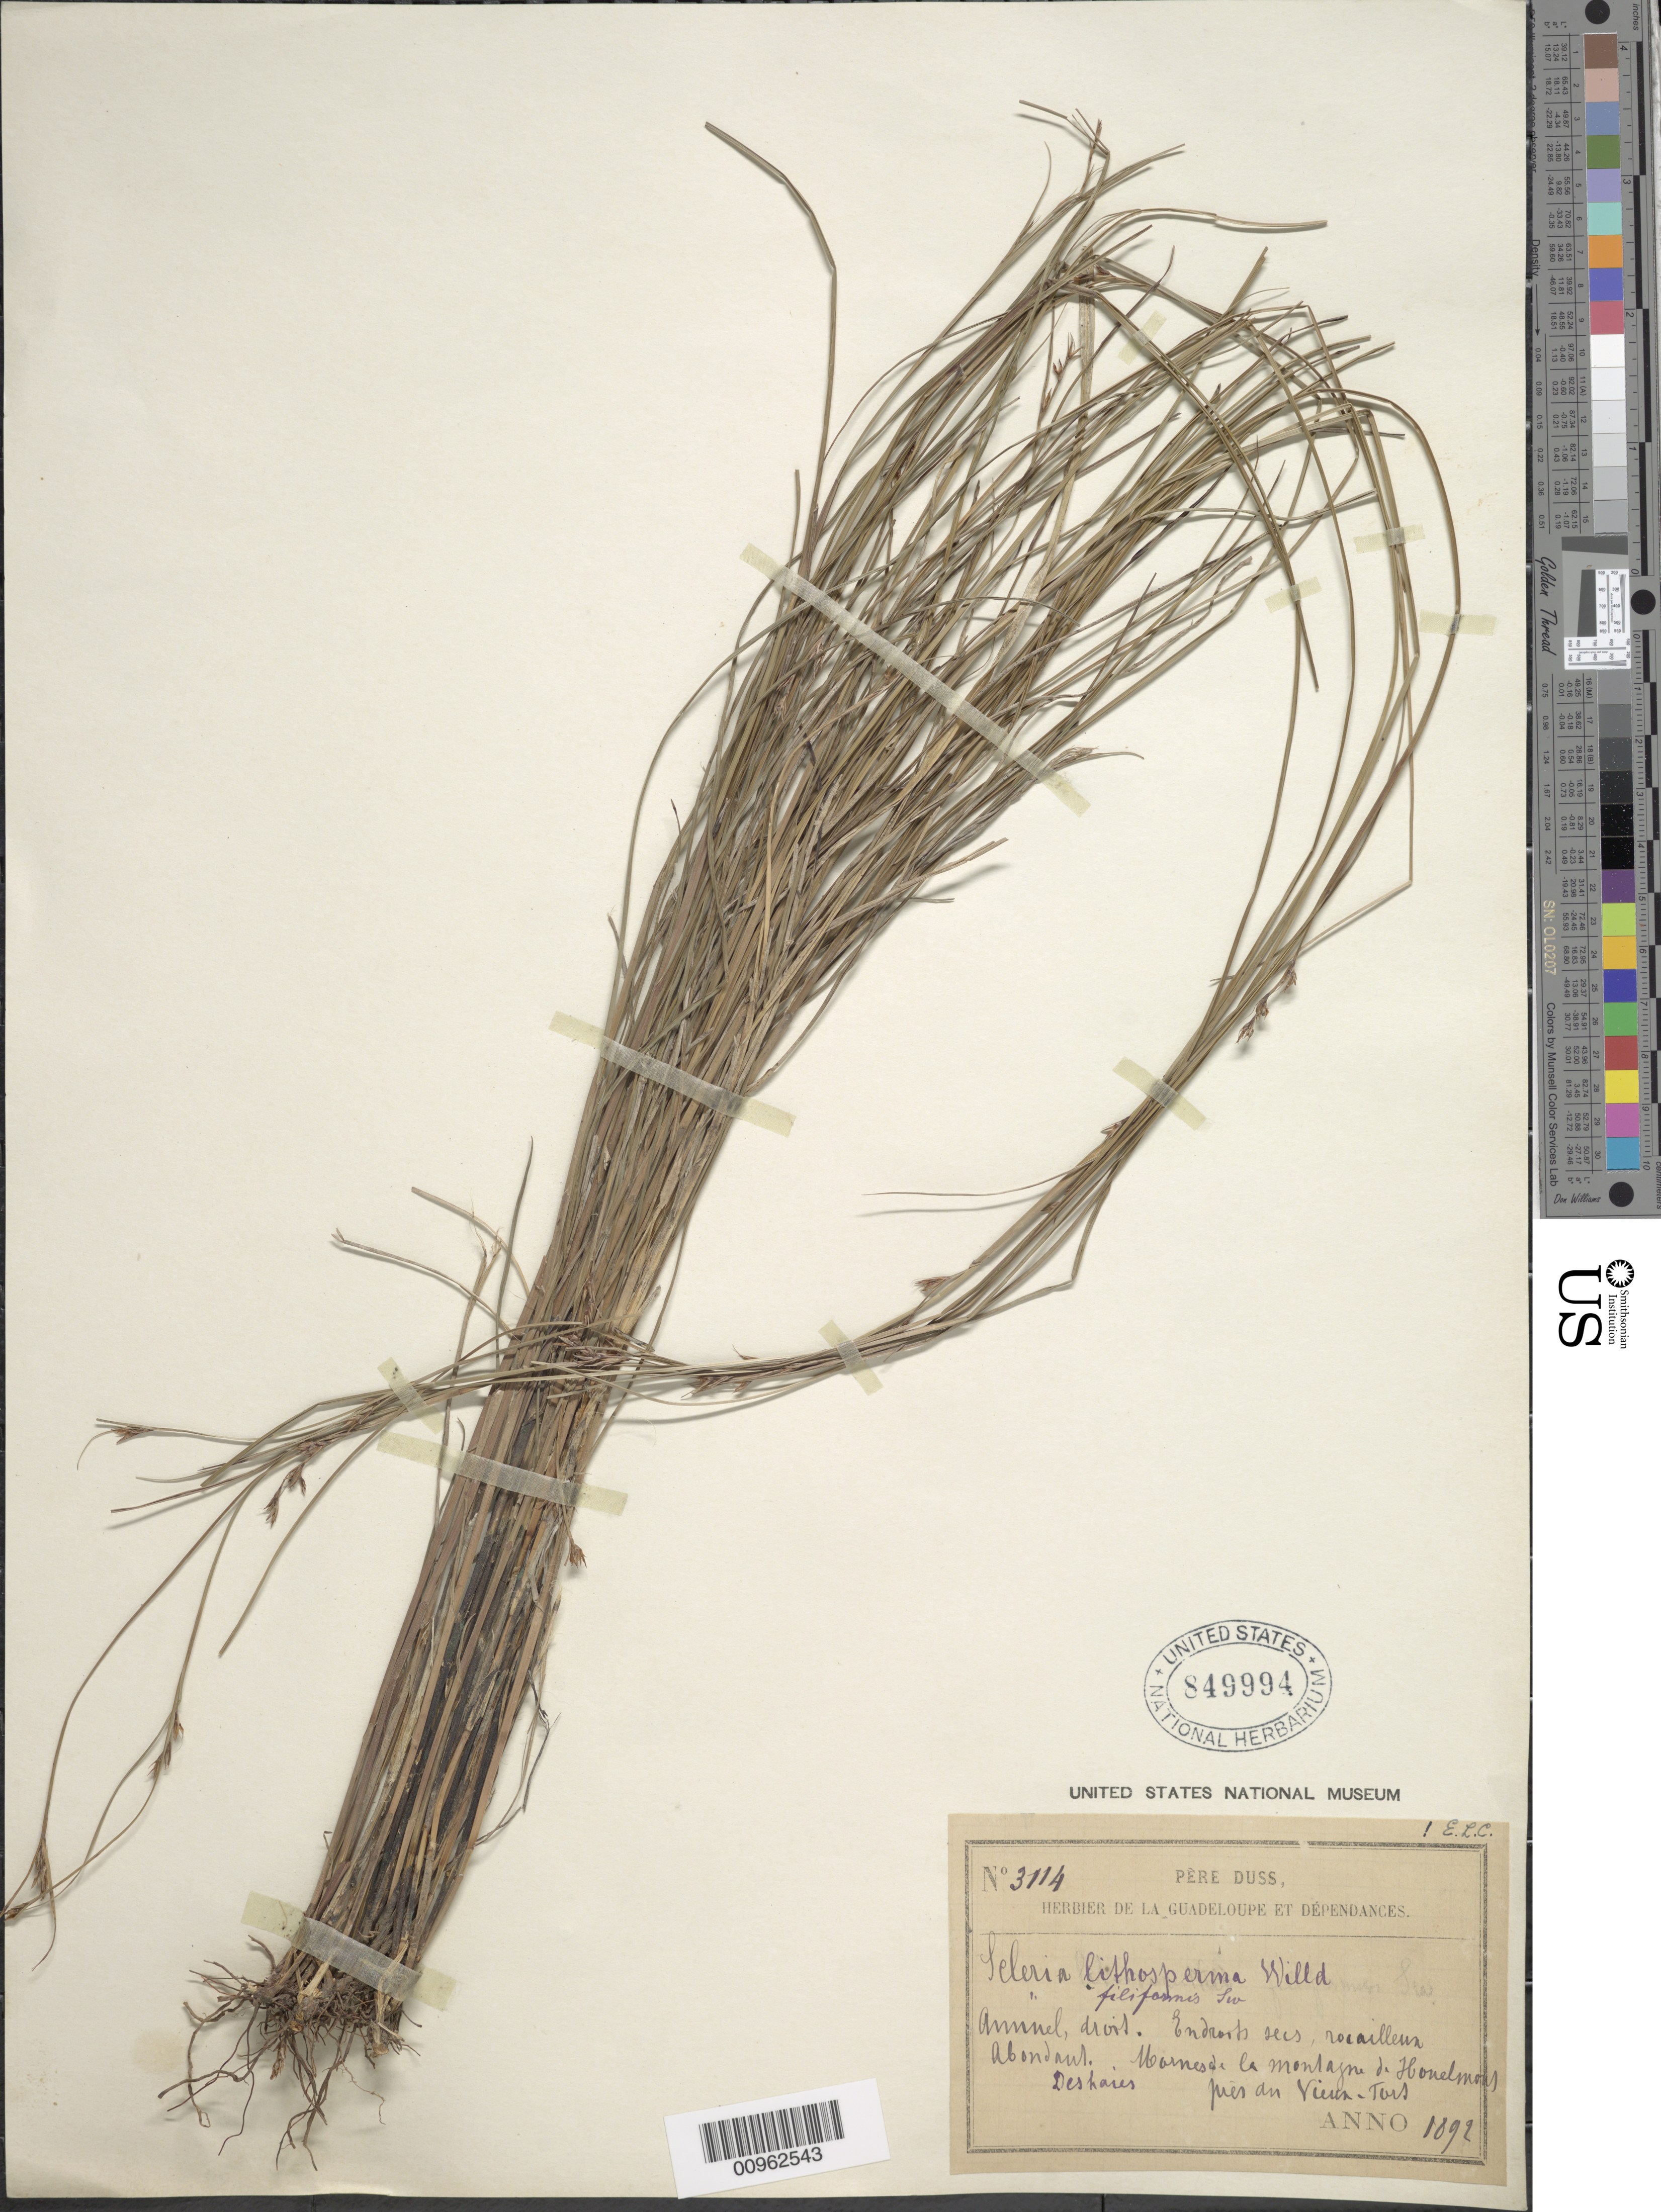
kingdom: Plantae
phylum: Tracheophyta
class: Liliopsida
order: Poales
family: Cyperaceae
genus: Scleria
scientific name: Scleria lithosperma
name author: (L.) Sw.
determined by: Core, E. L.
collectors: Père Duss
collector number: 3114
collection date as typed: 1892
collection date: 1892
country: Guadeloupe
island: Basse Terre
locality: Marnes de la Montagne de "Hondmont", Deshaies, prés du Vieux Fort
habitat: Endroits secs, rocailleux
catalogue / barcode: US 849994